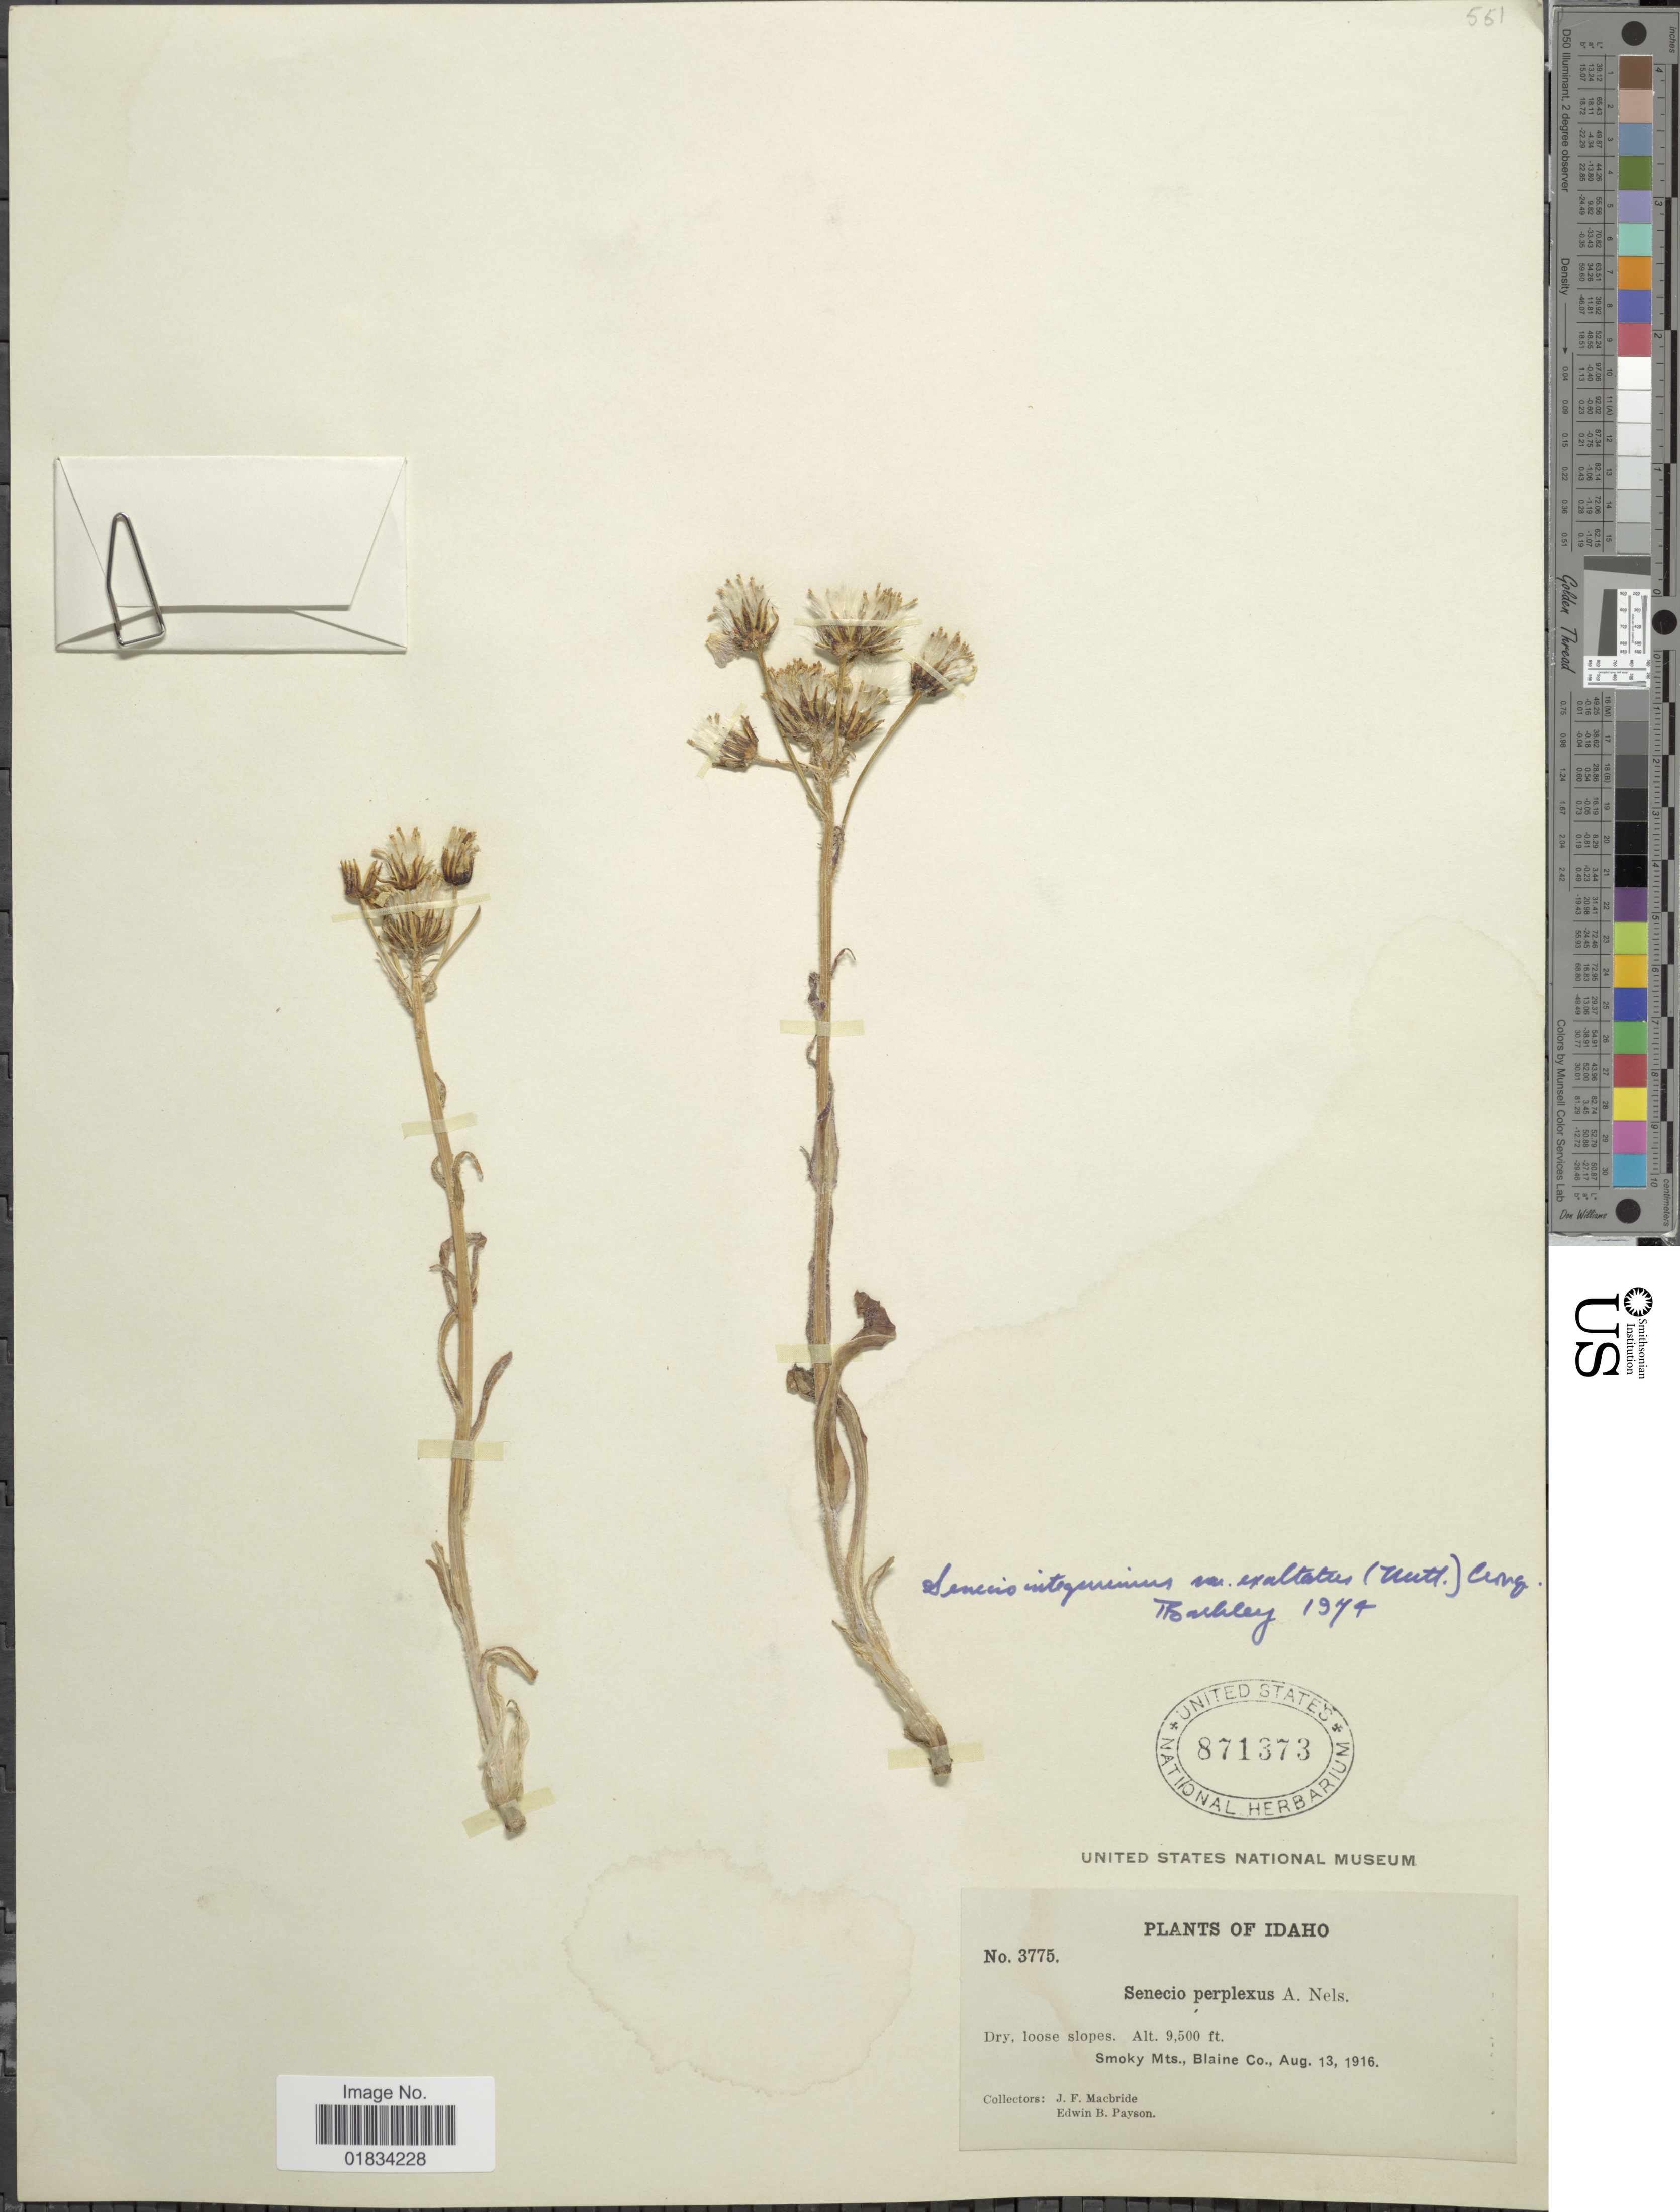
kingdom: Plantae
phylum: Tracheophyta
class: Magnoliopsida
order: Asterales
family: Asteraceae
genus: Senecio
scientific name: Senecio integerrimus var. exaltatus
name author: (Nutt.) Cronq.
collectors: J. F. Macbride & E. B. Payson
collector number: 3775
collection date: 1916-08-13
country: United States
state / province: Idaho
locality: Smoky Mts. Blaine Co.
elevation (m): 2896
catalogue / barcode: US 871373